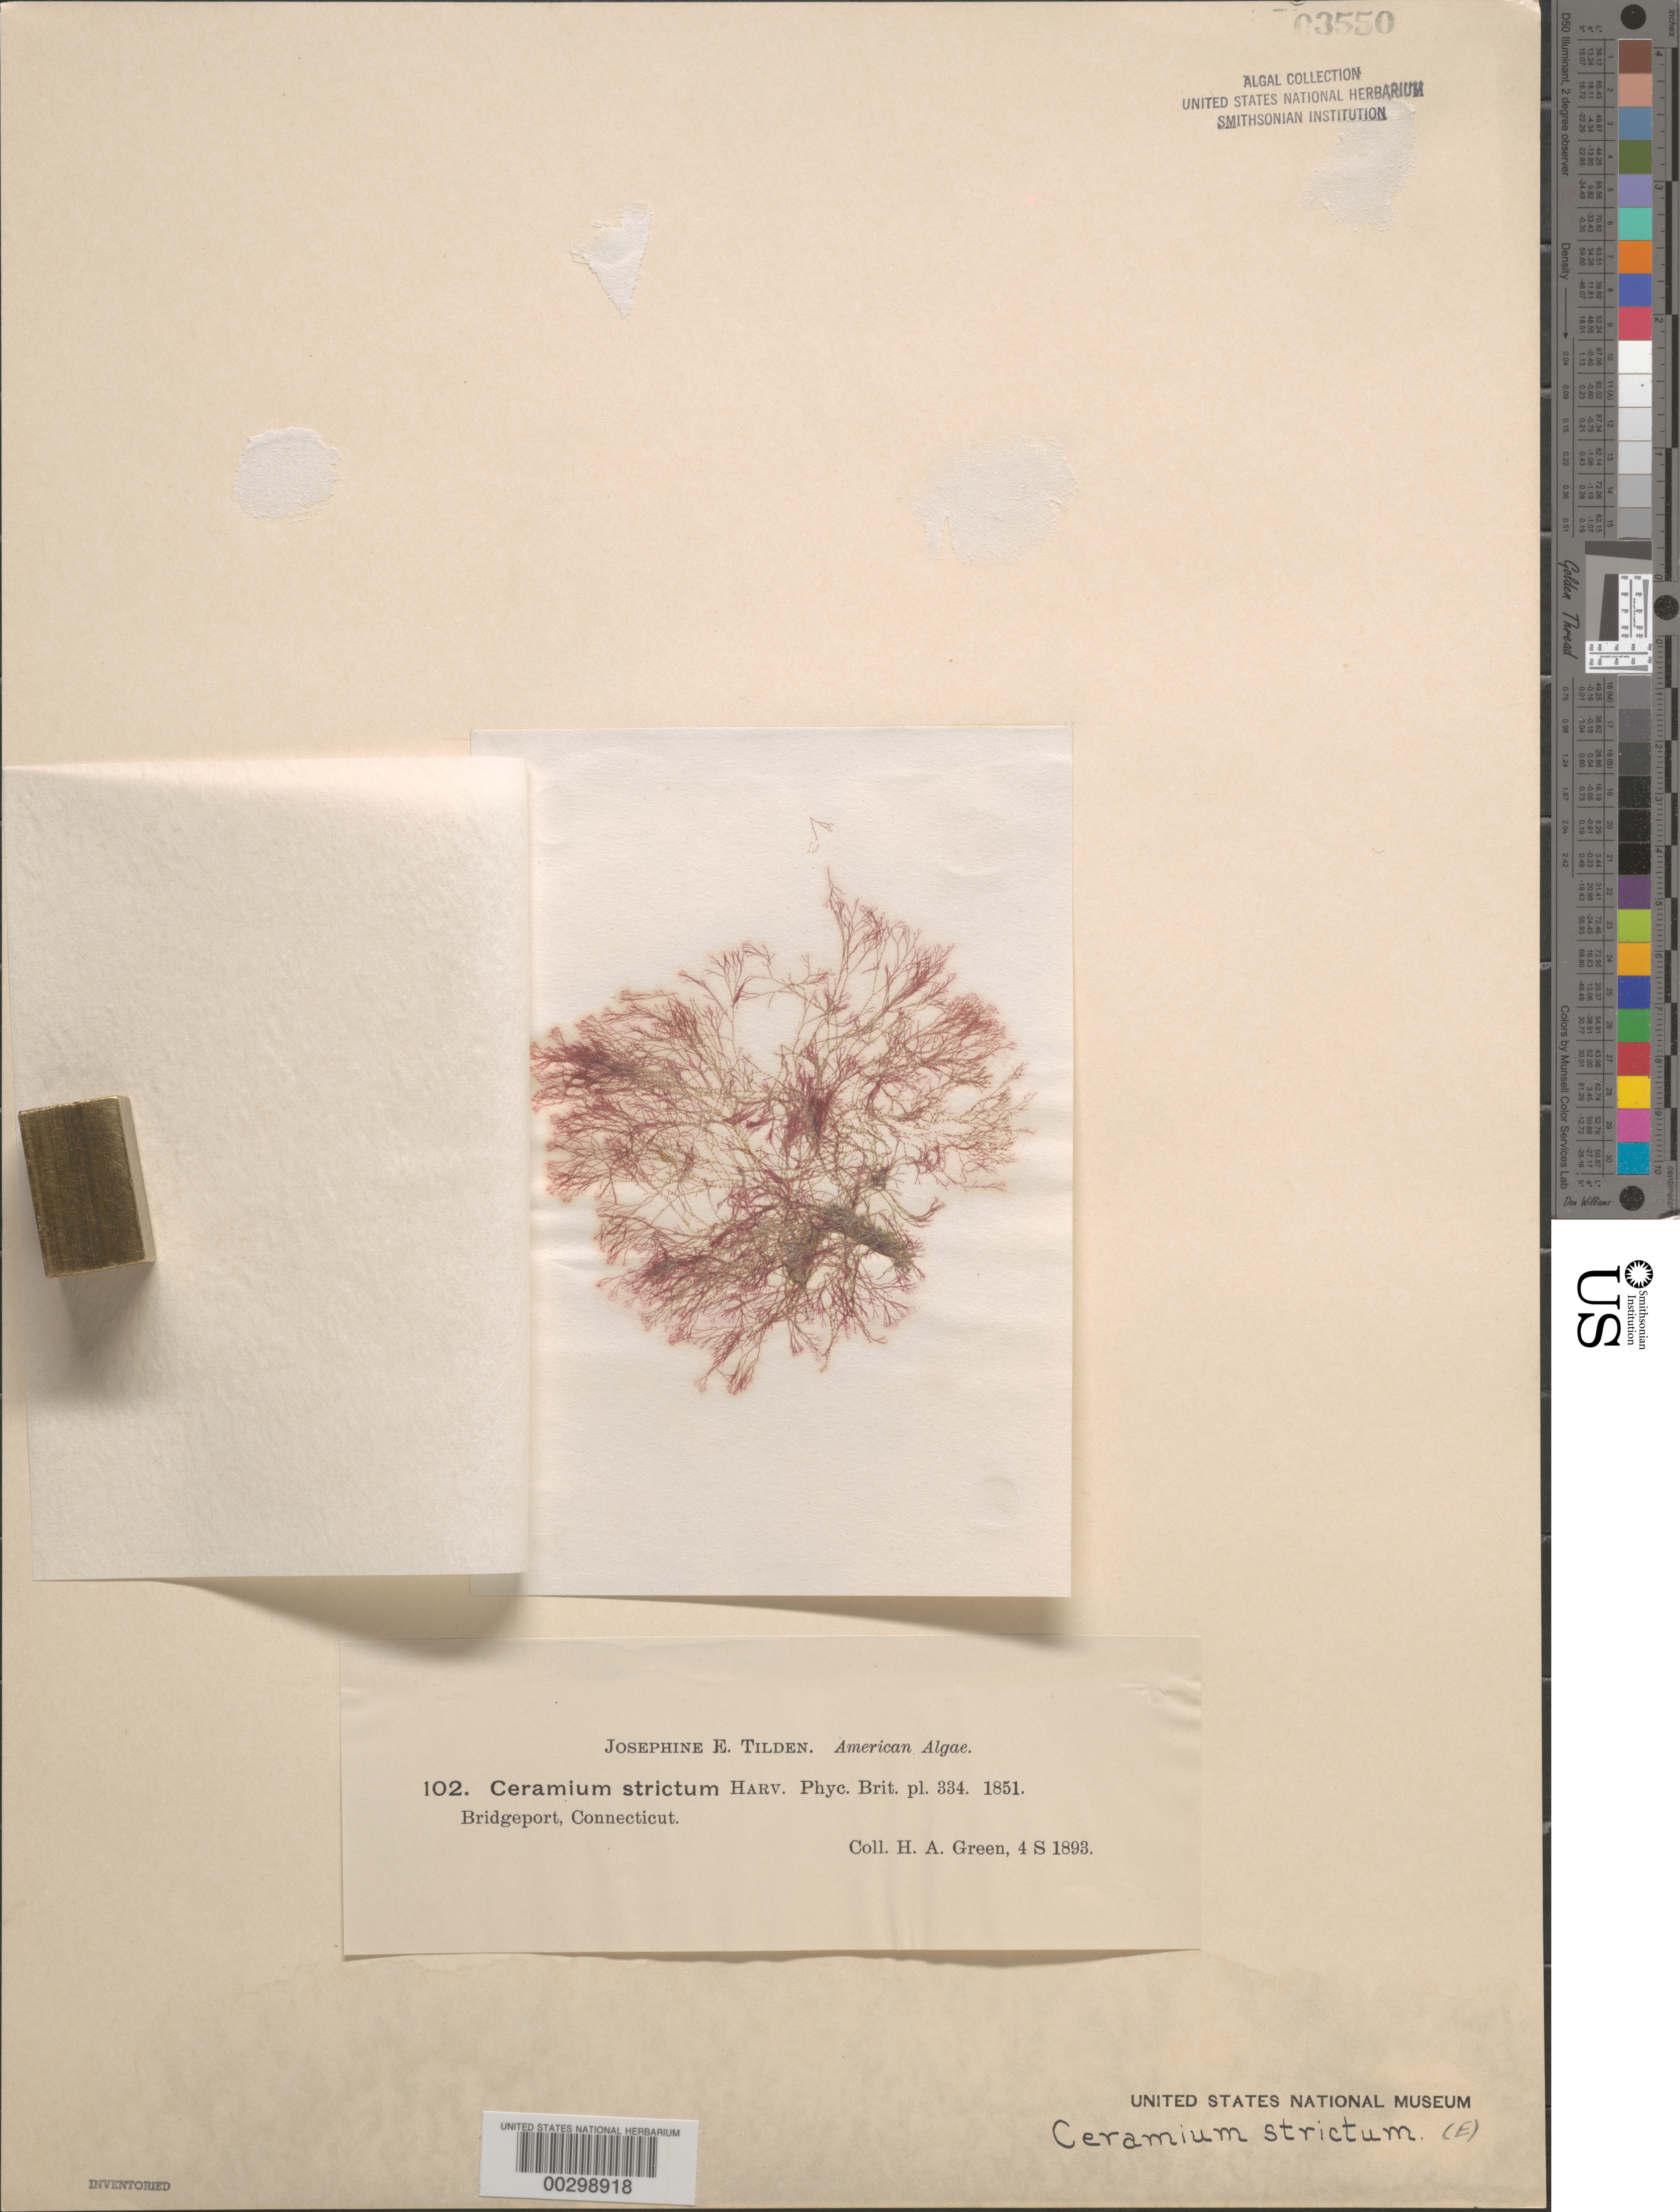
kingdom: Plantae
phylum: Rhodophyta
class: Florideophyceae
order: Ceramiales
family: Ceramiaceae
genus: Ceramium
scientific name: Ceramium strictum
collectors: H. Green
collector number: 102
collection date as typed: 04 Sep 1893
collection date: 1893-09-04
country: United States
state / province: Connecticut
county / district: Fairfield County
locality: Bridgeport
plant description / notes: Tilden, American Algae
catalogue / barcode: US 3550